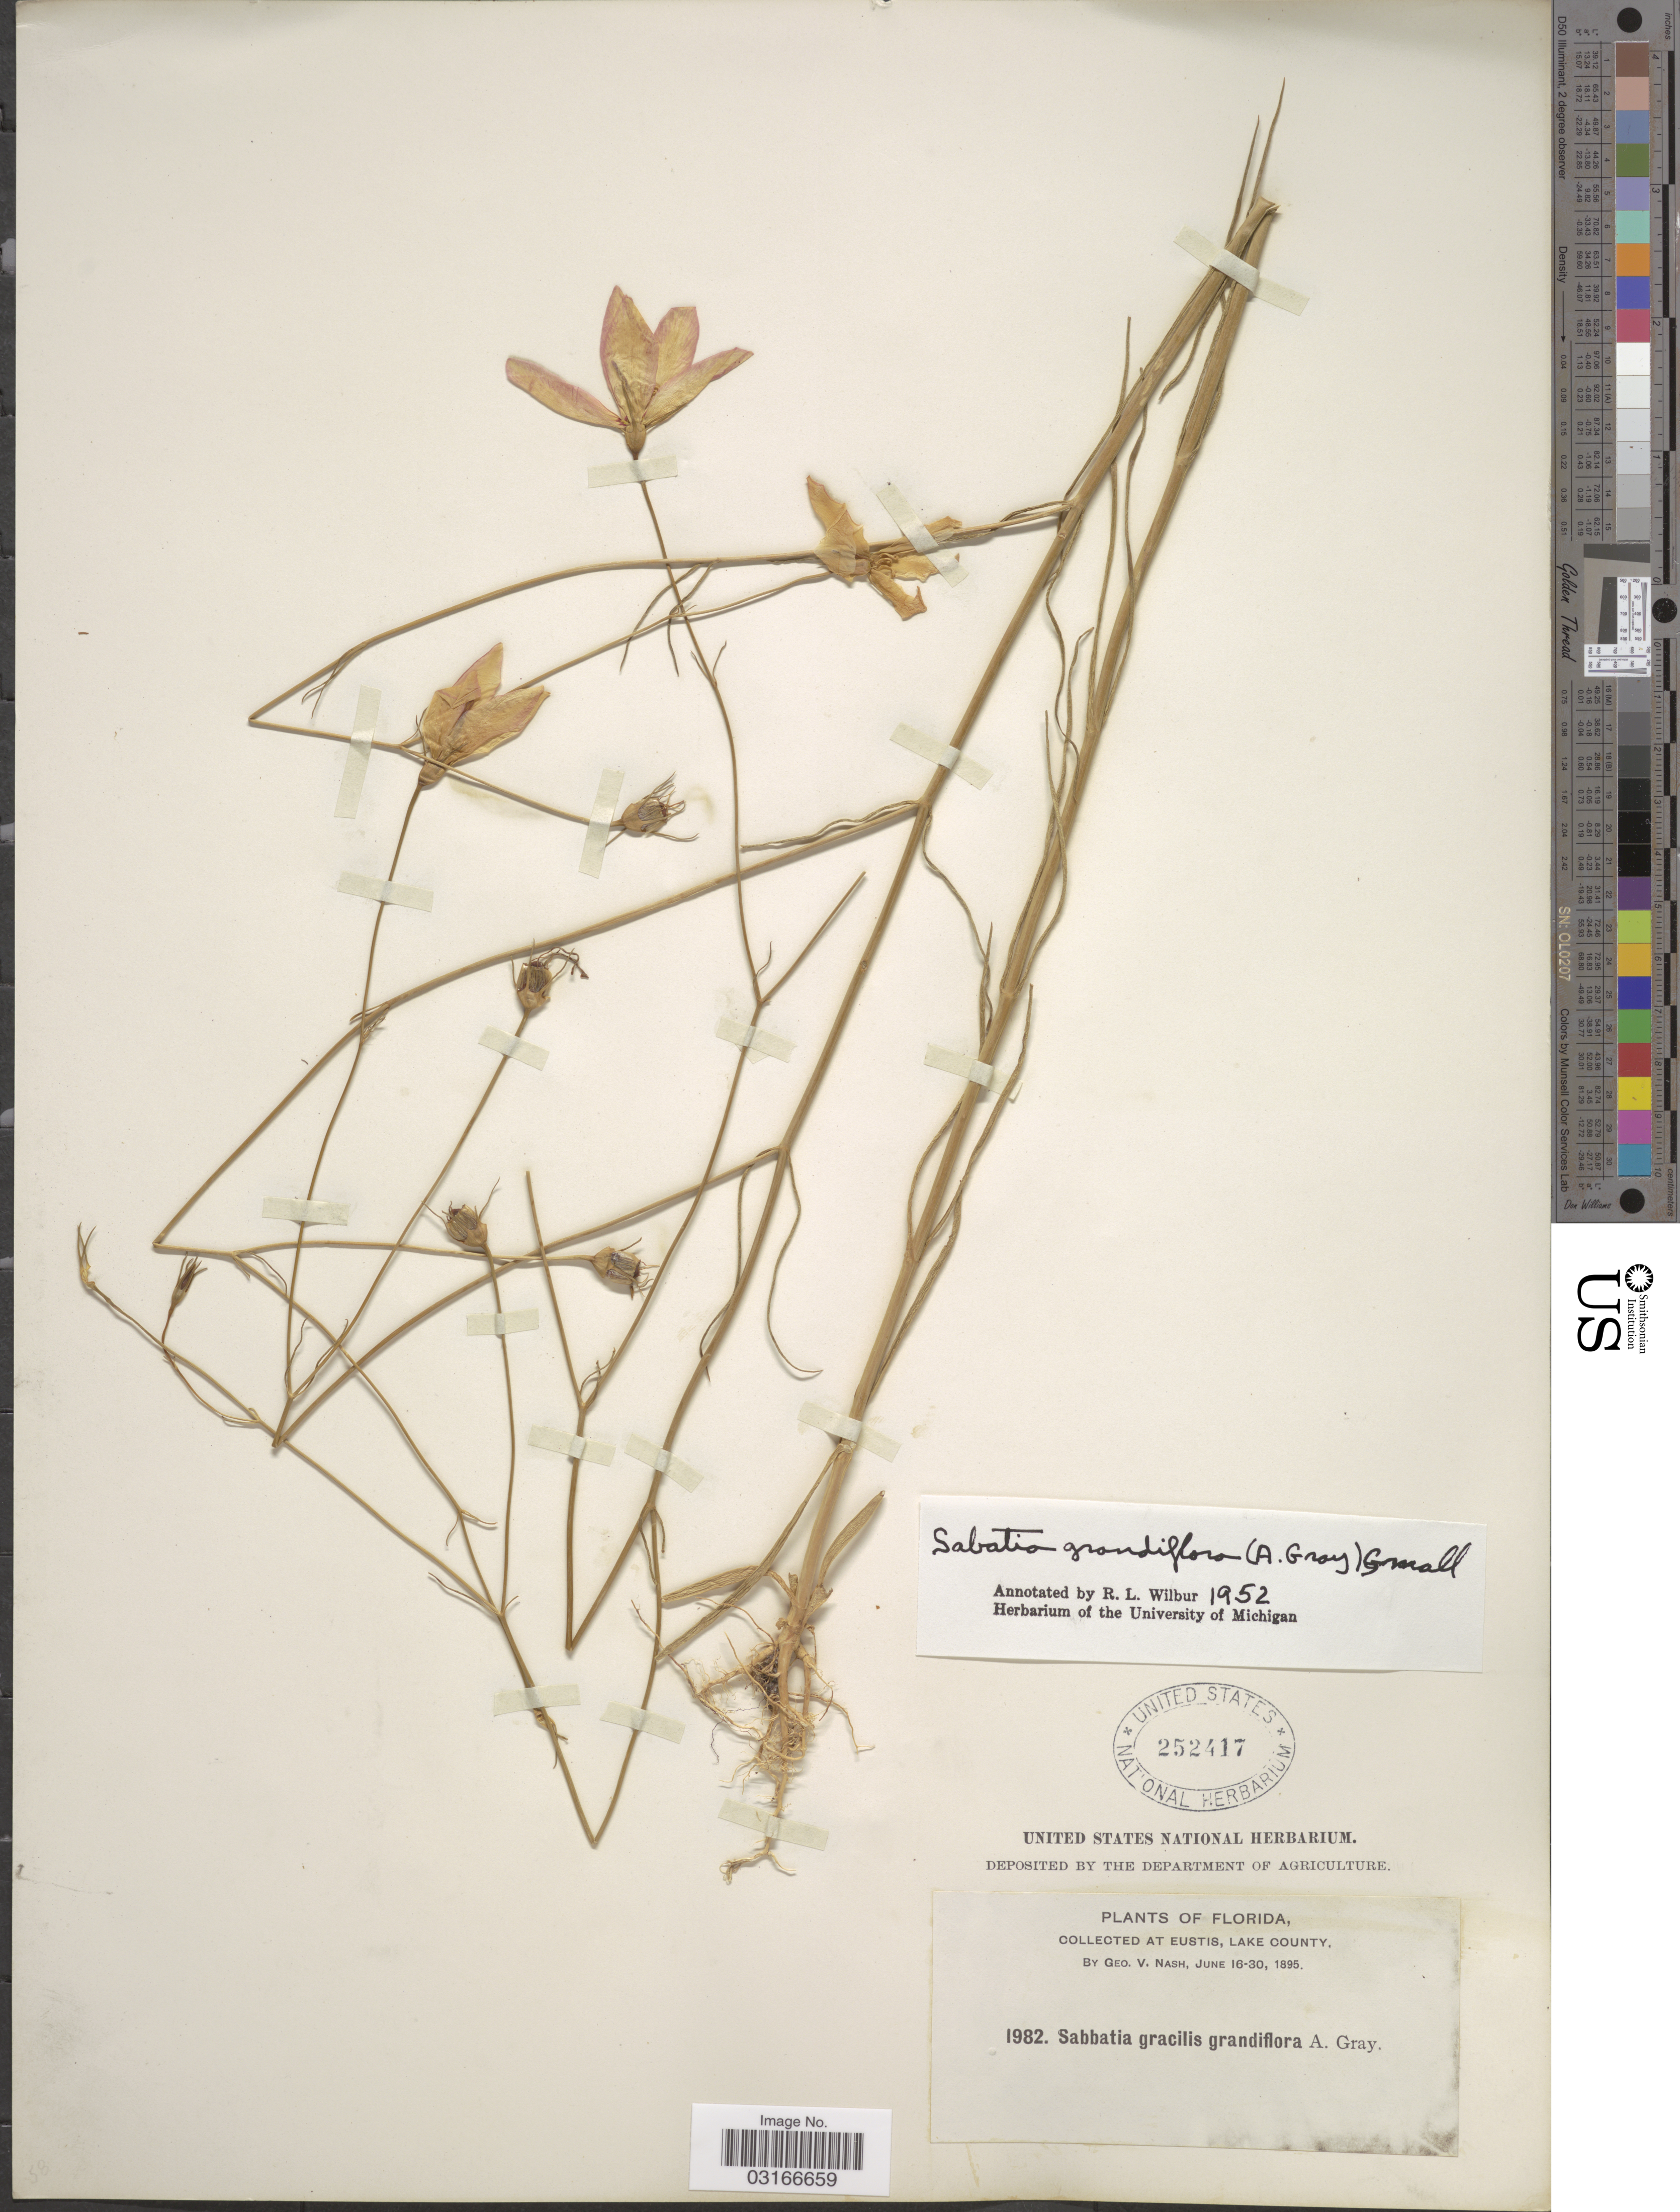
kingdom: Plantae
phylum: Tracheophyta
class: Magnoliopsida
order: Gentianales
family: Gentianaceae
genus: Sabatia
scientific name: Sabatia grandiflora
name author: (A. Gray) Small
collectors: G. V. Nash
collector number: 1982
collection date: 1895-06-16/1895-06-30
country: United States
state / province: Florida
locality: At Eustis, Lake County.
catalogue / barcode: US 252417